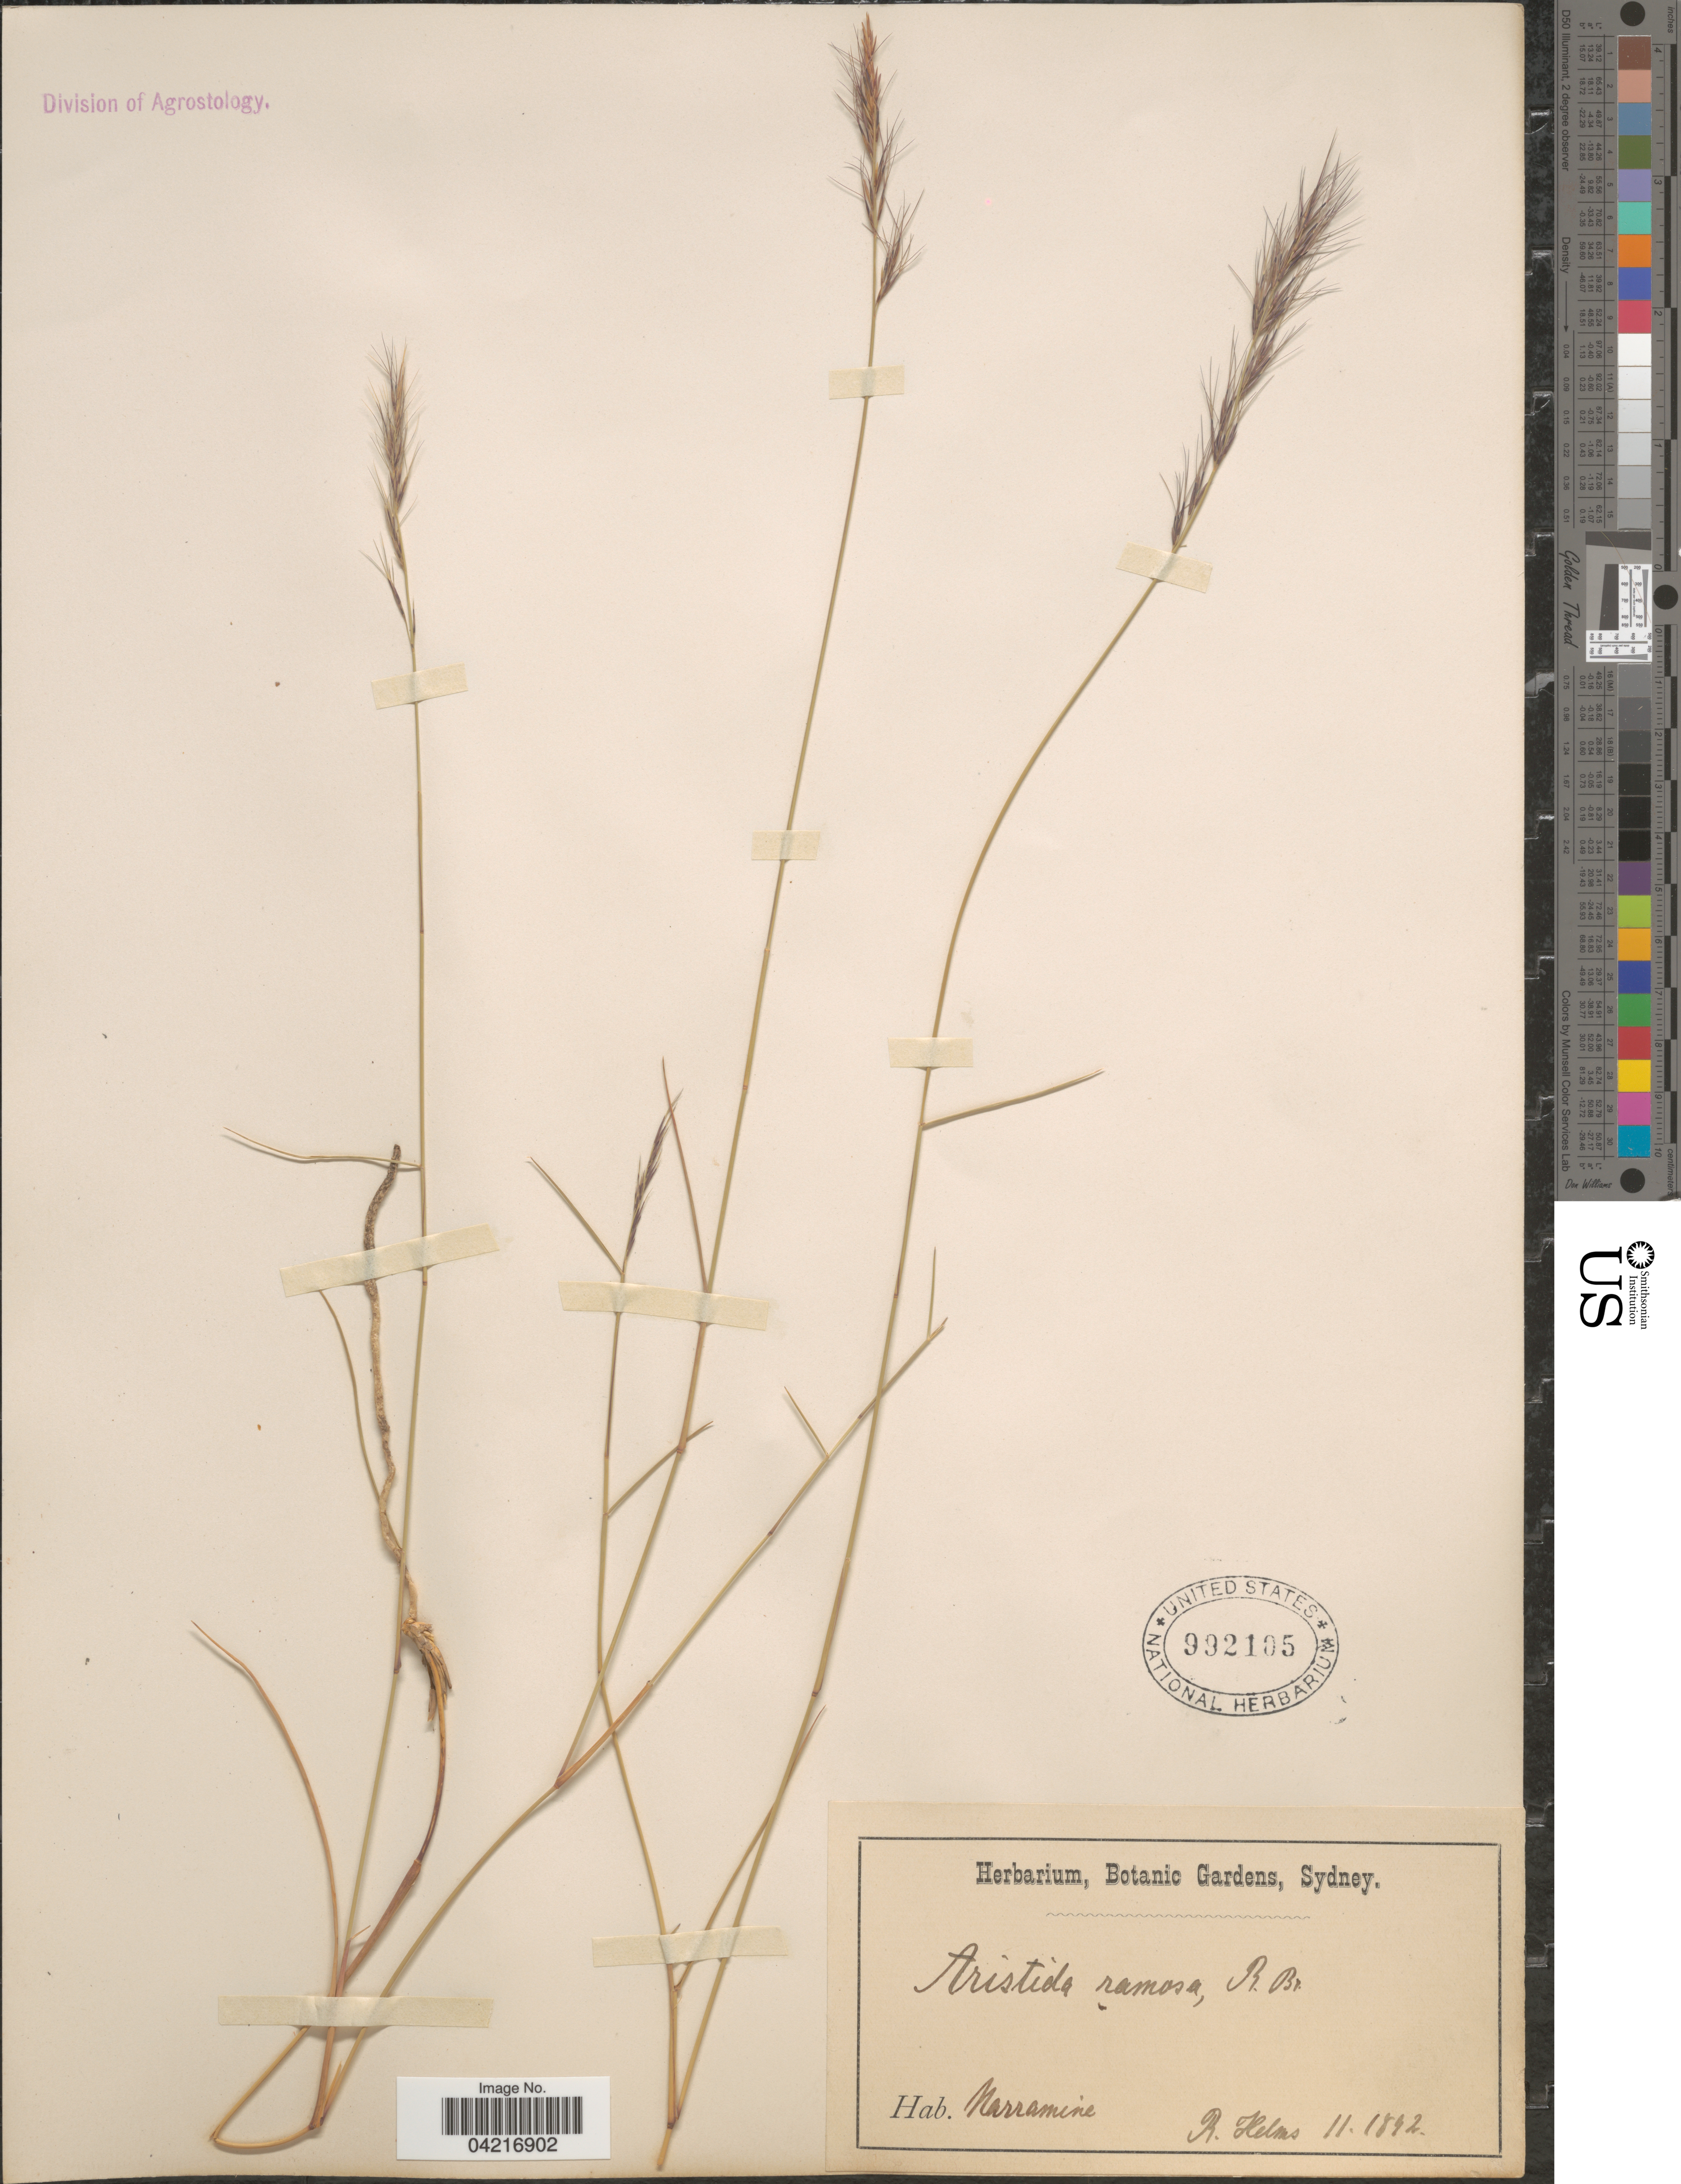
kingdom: Plantae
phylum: Tracheophyta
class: Liliopsida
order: Poales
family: Poaceae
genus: Aristida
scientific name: Aristida ramosa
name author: R. Br.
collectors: R. Helms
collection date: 1892-11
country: Australia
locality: Narramine.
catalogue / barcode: US 992105